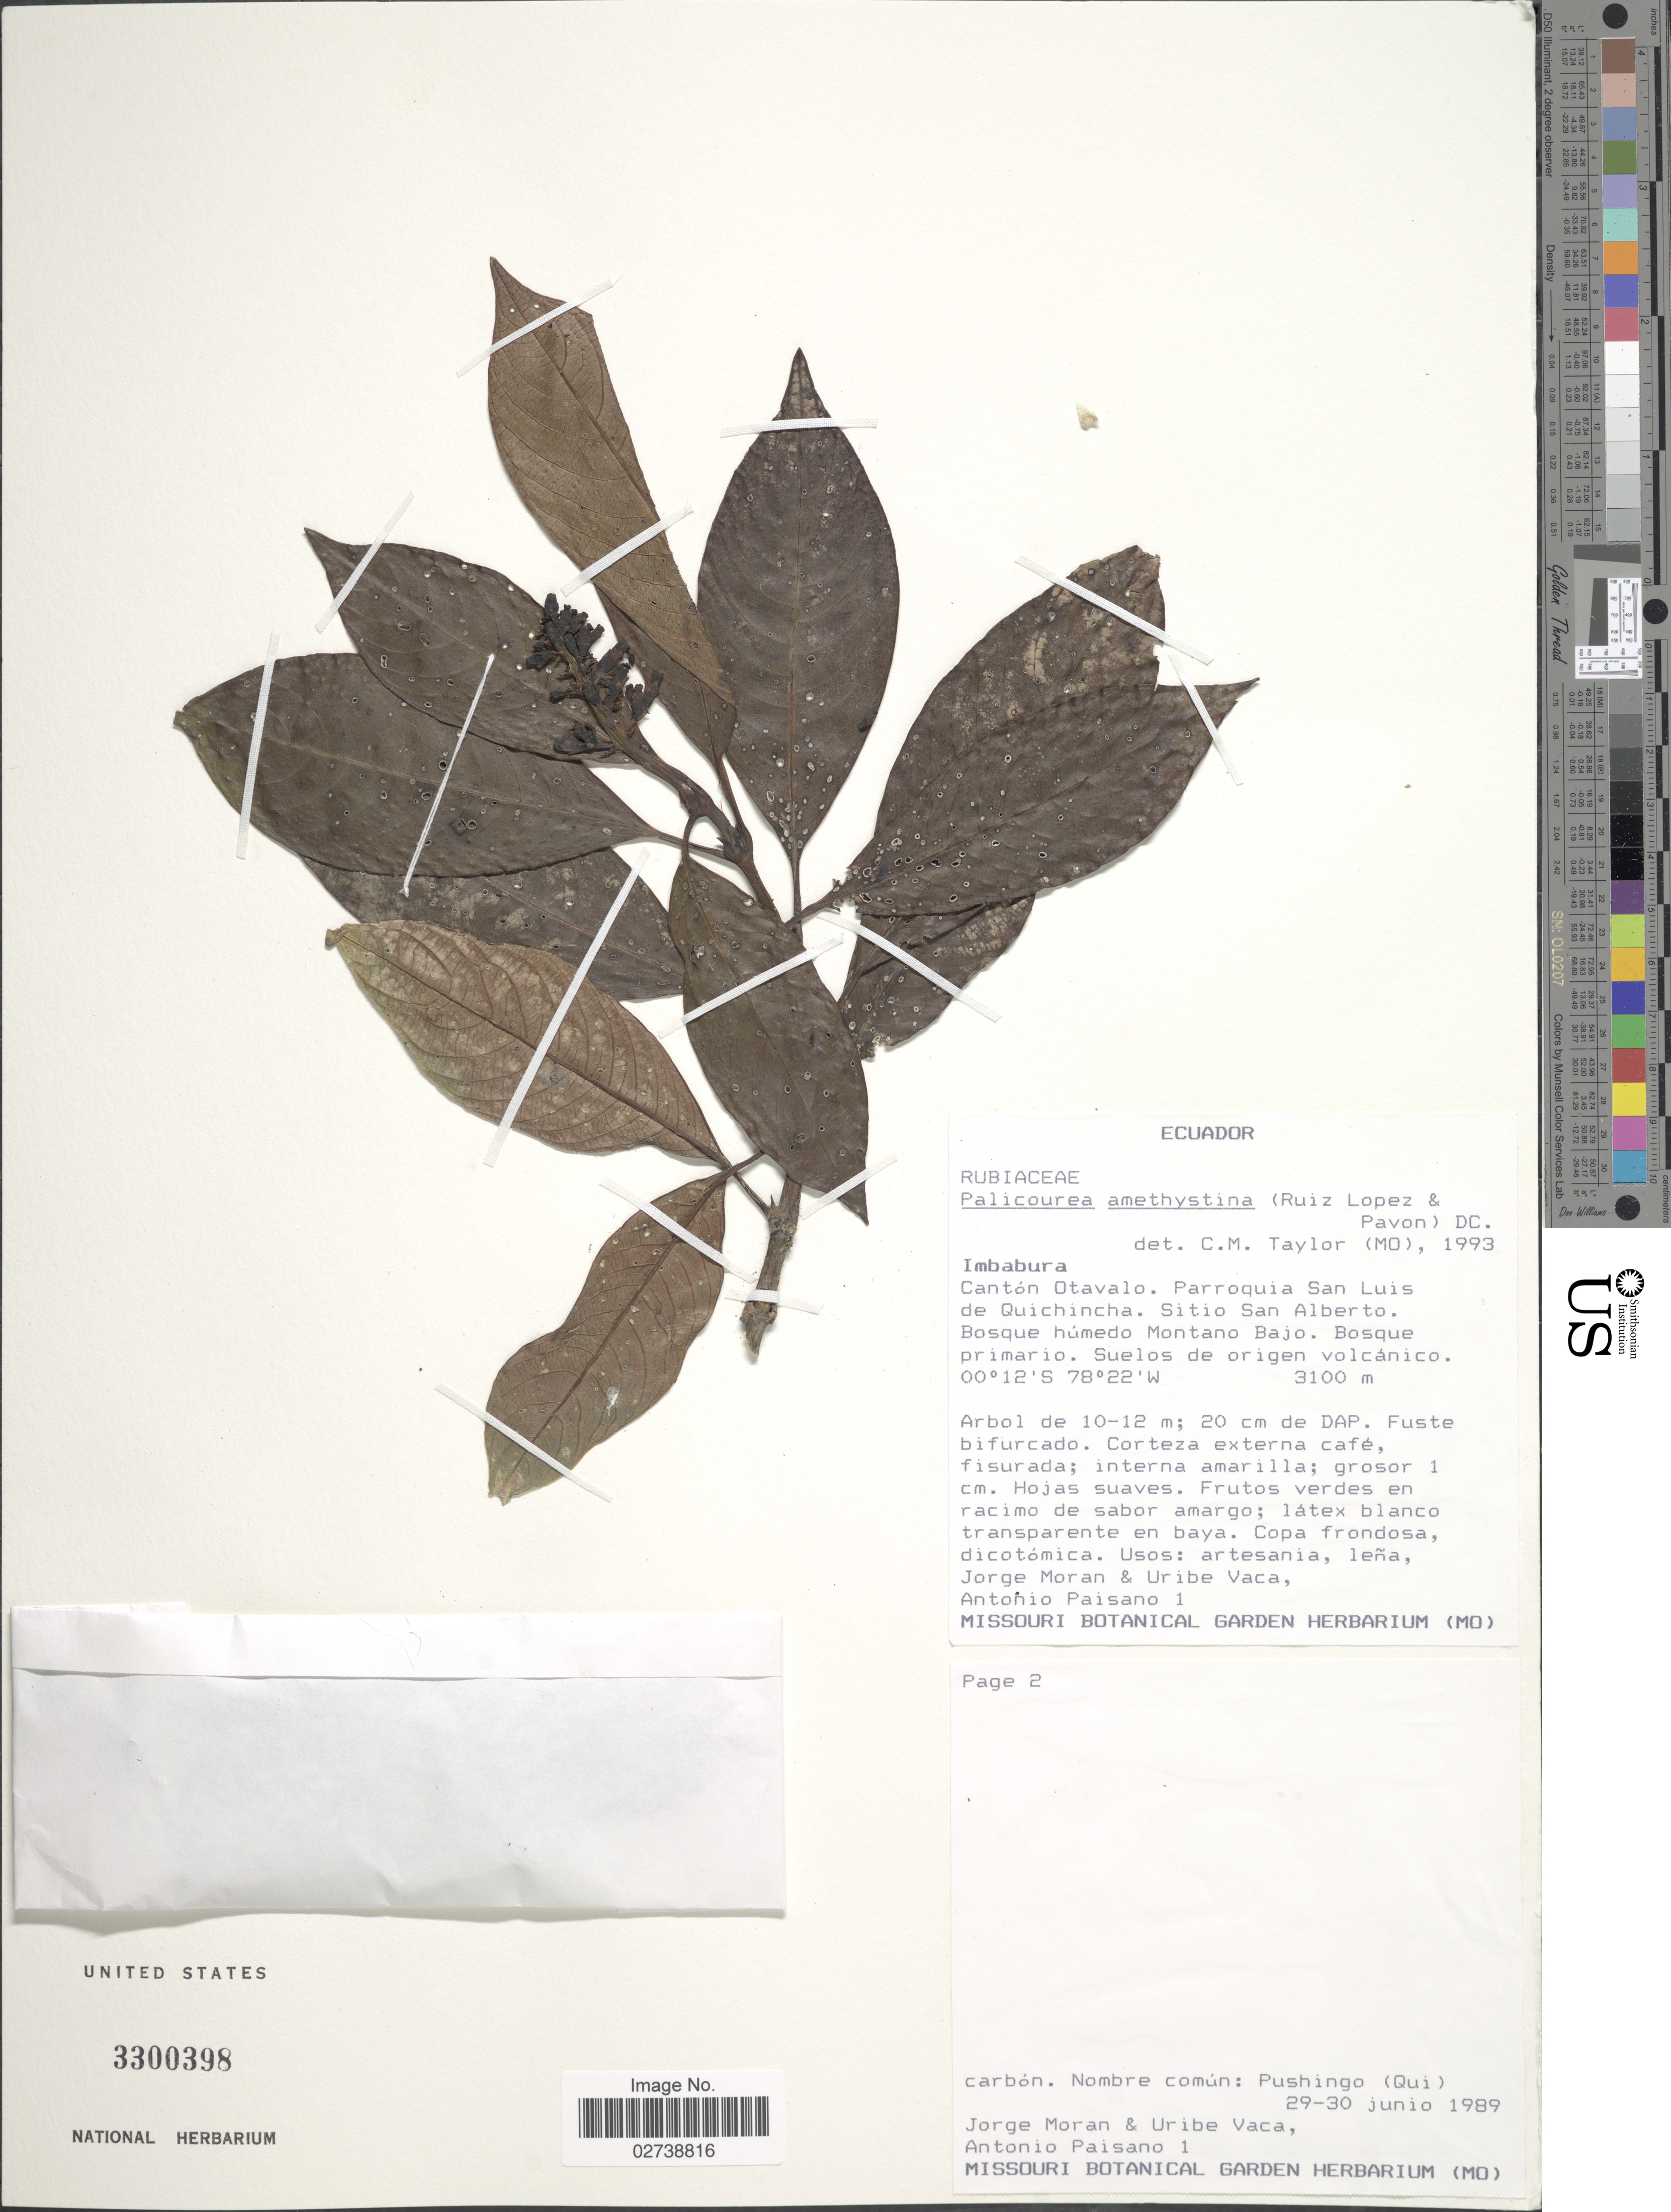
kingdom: Plantae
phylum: Tracheophyta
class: Magnoliopsida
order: Gentianales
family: Rubiaceae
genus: Palicourea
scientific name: Palicourea amethystina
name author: (Ruiz & Pav.) DC.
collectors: J. Moran, U. Vaca & A. Paisano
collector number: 1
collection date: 1989-06-29/1989-06-30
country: Ecuador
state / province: Imbabura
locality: Cantón Otavalo. Parroquia San Luis de Quichincha. Sitio San Alberto. Bosque húmedo Montano Bajo. Bosque primario. Suelos de origen volcánico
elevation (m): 3100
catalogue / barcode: US 3300398